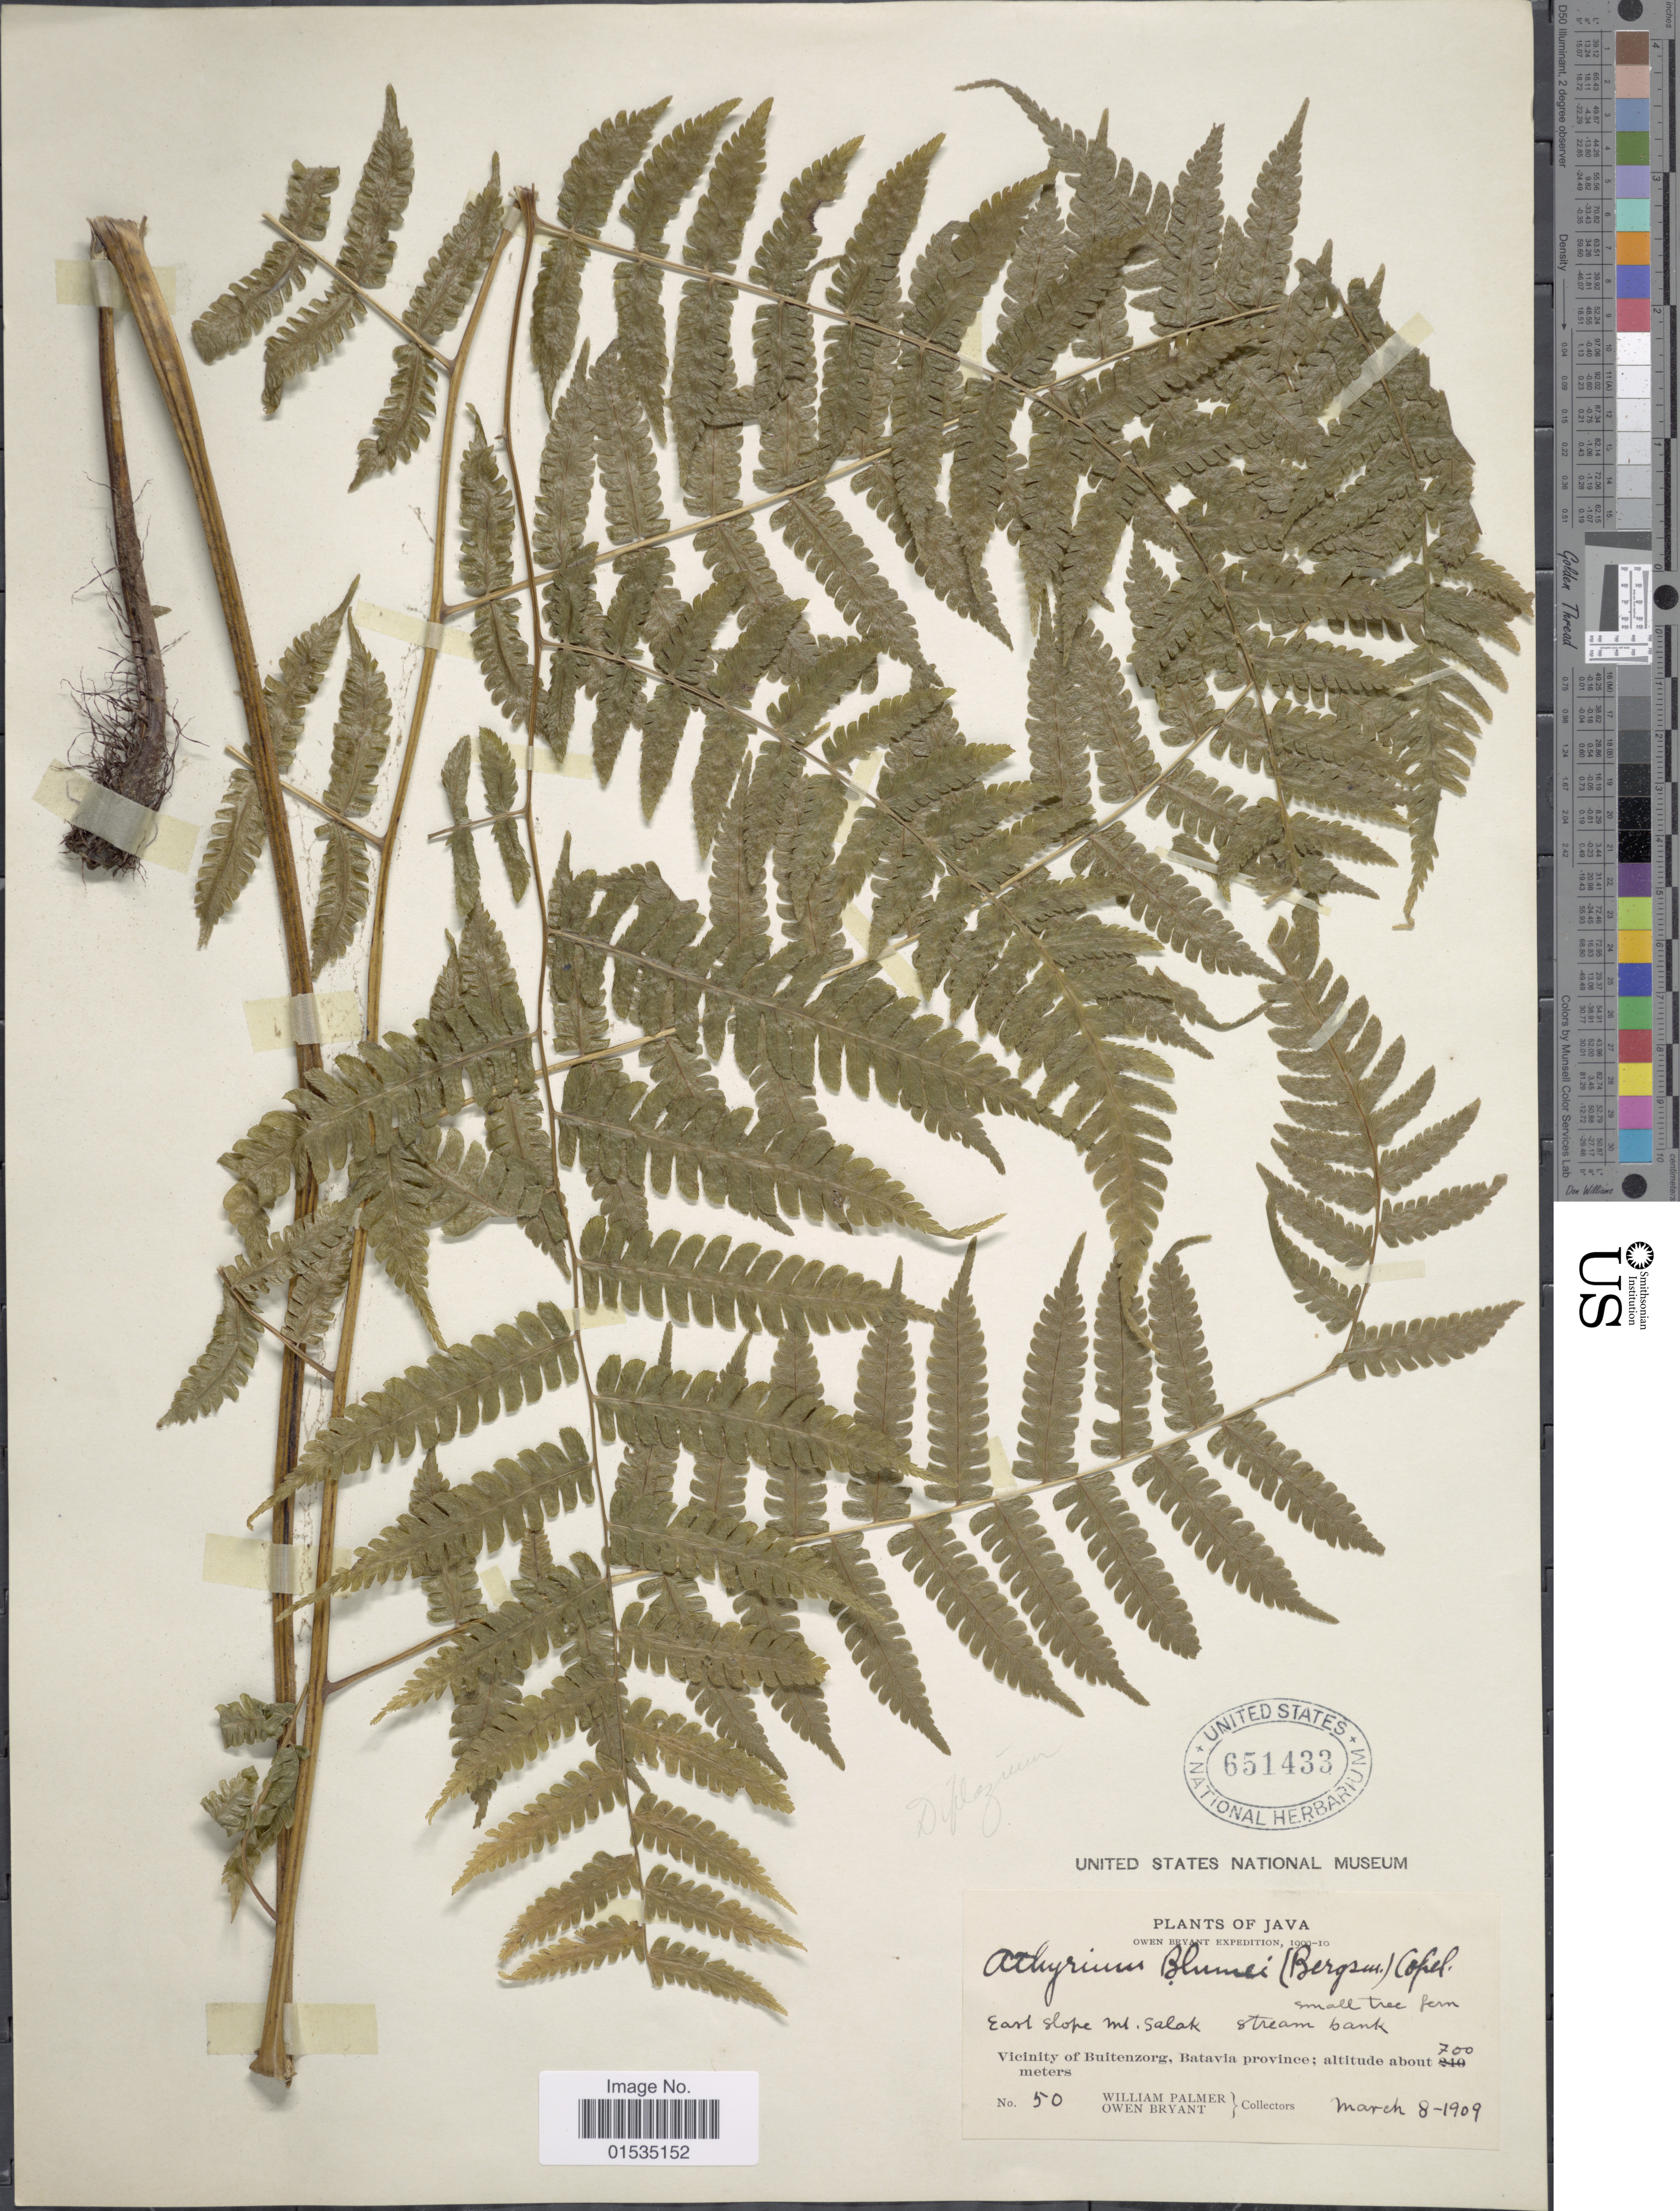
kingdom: Plantae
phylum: Tracheophyta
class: Polypodiopsida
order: Polypodiales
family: Athyriaceae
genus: Diplazium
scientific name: Diplazium polypodioides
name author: Blume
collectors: W. Palmer & O. Bryant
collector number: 50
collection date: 1909-03-08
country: Indonesia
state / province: Java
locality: East Slope, Mt. Salak, Vicinity of Buitenzorg, Batavia Province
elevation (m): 700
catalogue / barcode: US 651433